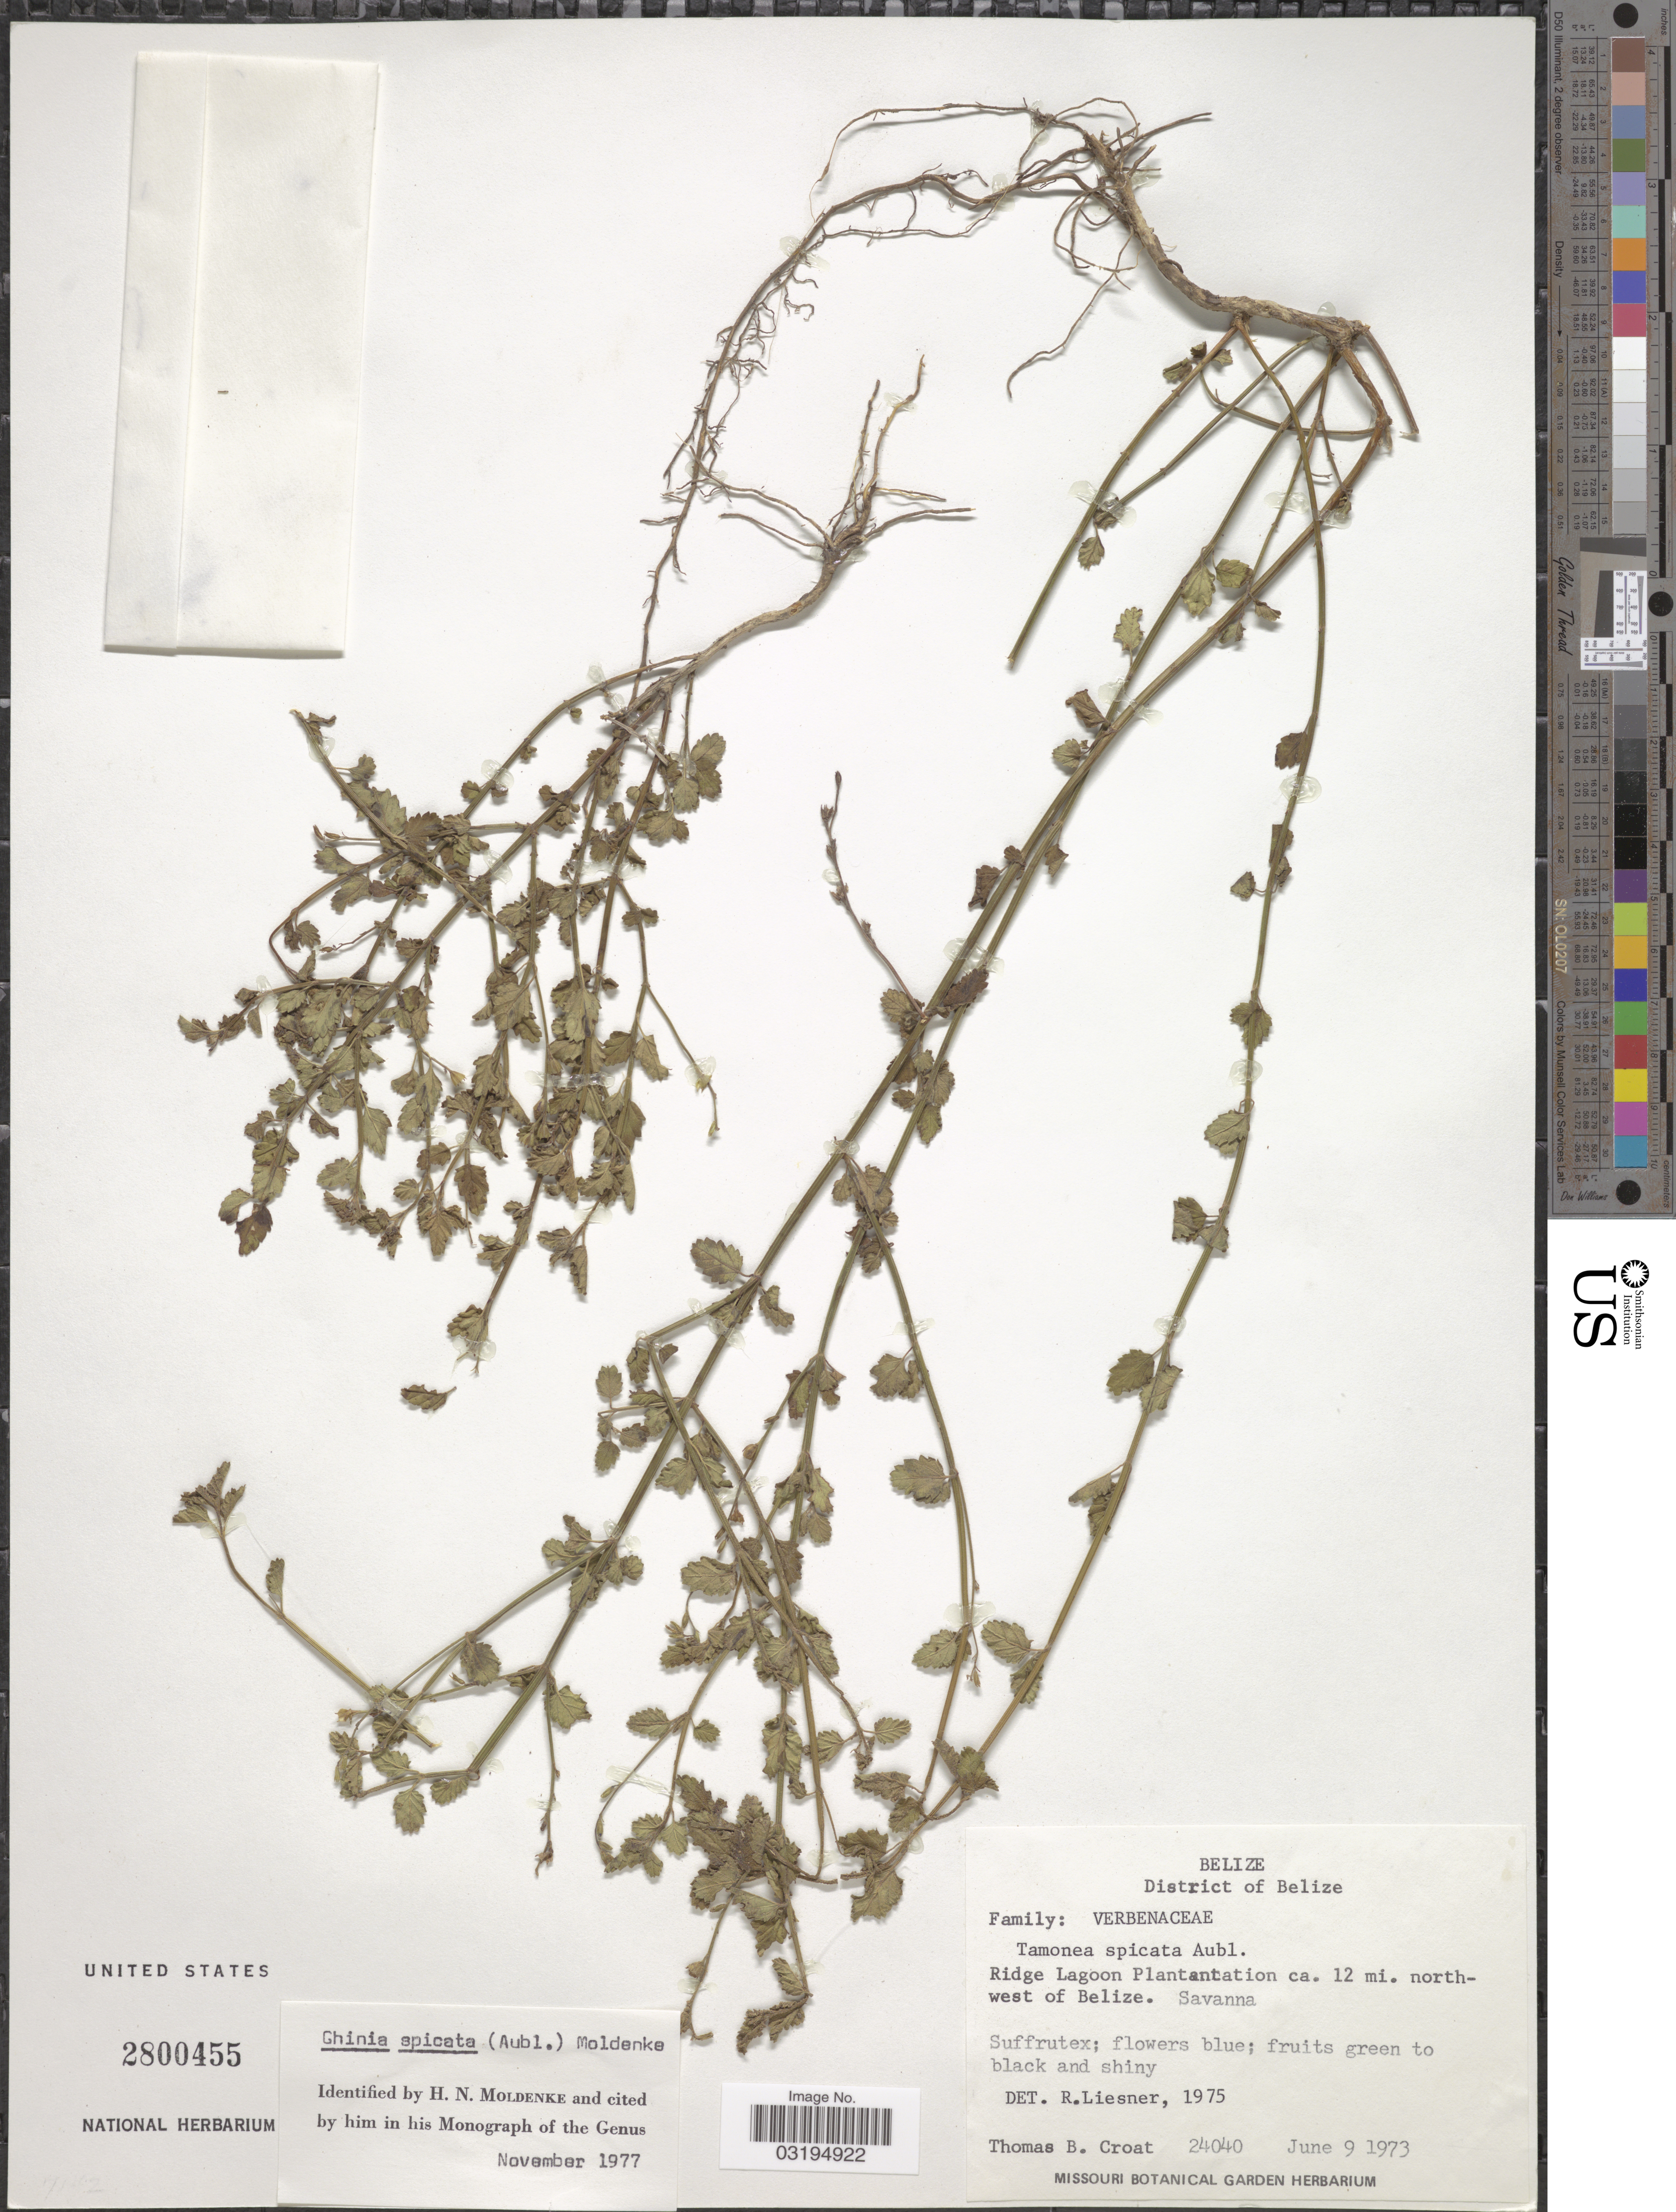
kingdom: Plantae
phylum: Tracheophyta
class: Magnoliopsida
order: Lamiales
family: Verbenaceae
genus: Tamonea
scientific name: Tamonea spicata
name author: Aubl.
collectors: T. B. Croat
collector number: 24040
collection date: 1973-06-09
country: Belize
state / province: Belize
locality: District of Belize, Ridge Lagoon Plantantion ca. 12 mi. northwest of Belize.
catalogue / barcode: US 2800455